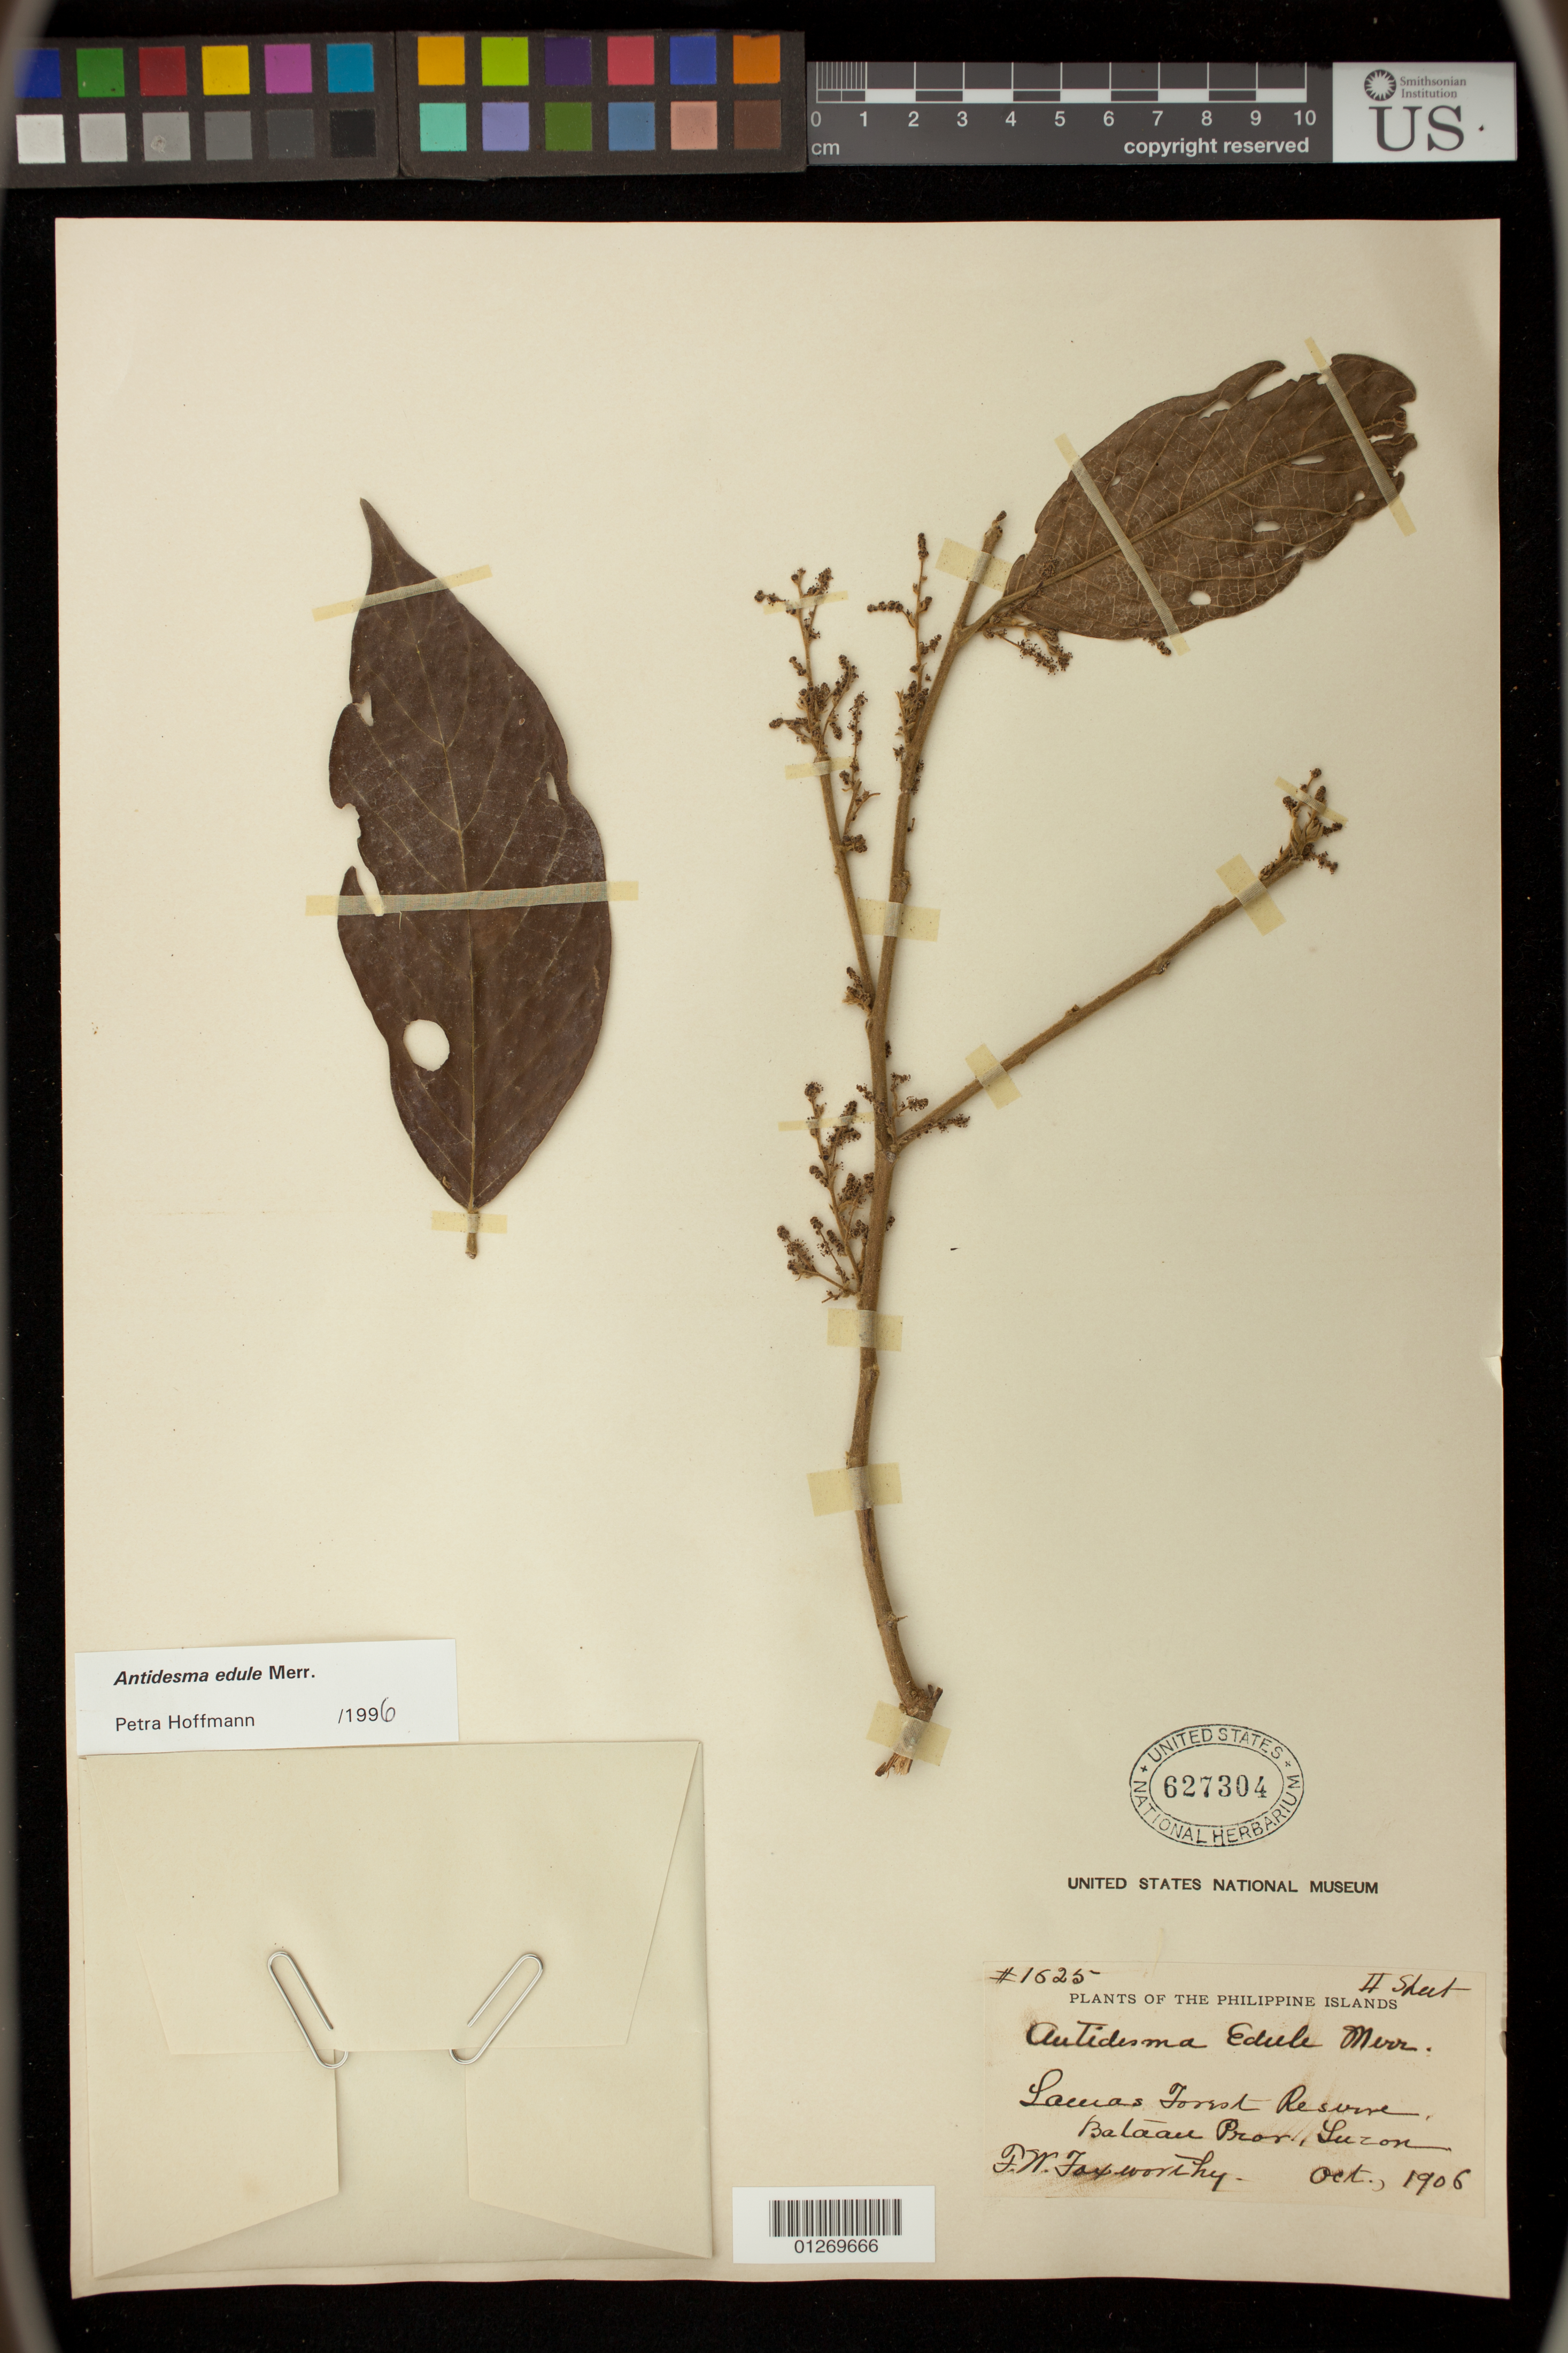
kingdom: Plantae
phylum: Tracheophyta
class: Magnoliopsida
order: Malpighiales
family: Phyllanthaceae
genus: Antidesma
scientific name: Antidesma edule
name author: Merr.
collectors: F. W. Foxworthy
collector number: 1625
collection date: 1906-10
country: Philippines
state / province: Central Luzon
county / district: Bataan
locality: Lawas Forest Reserve.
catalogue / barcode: US 627304